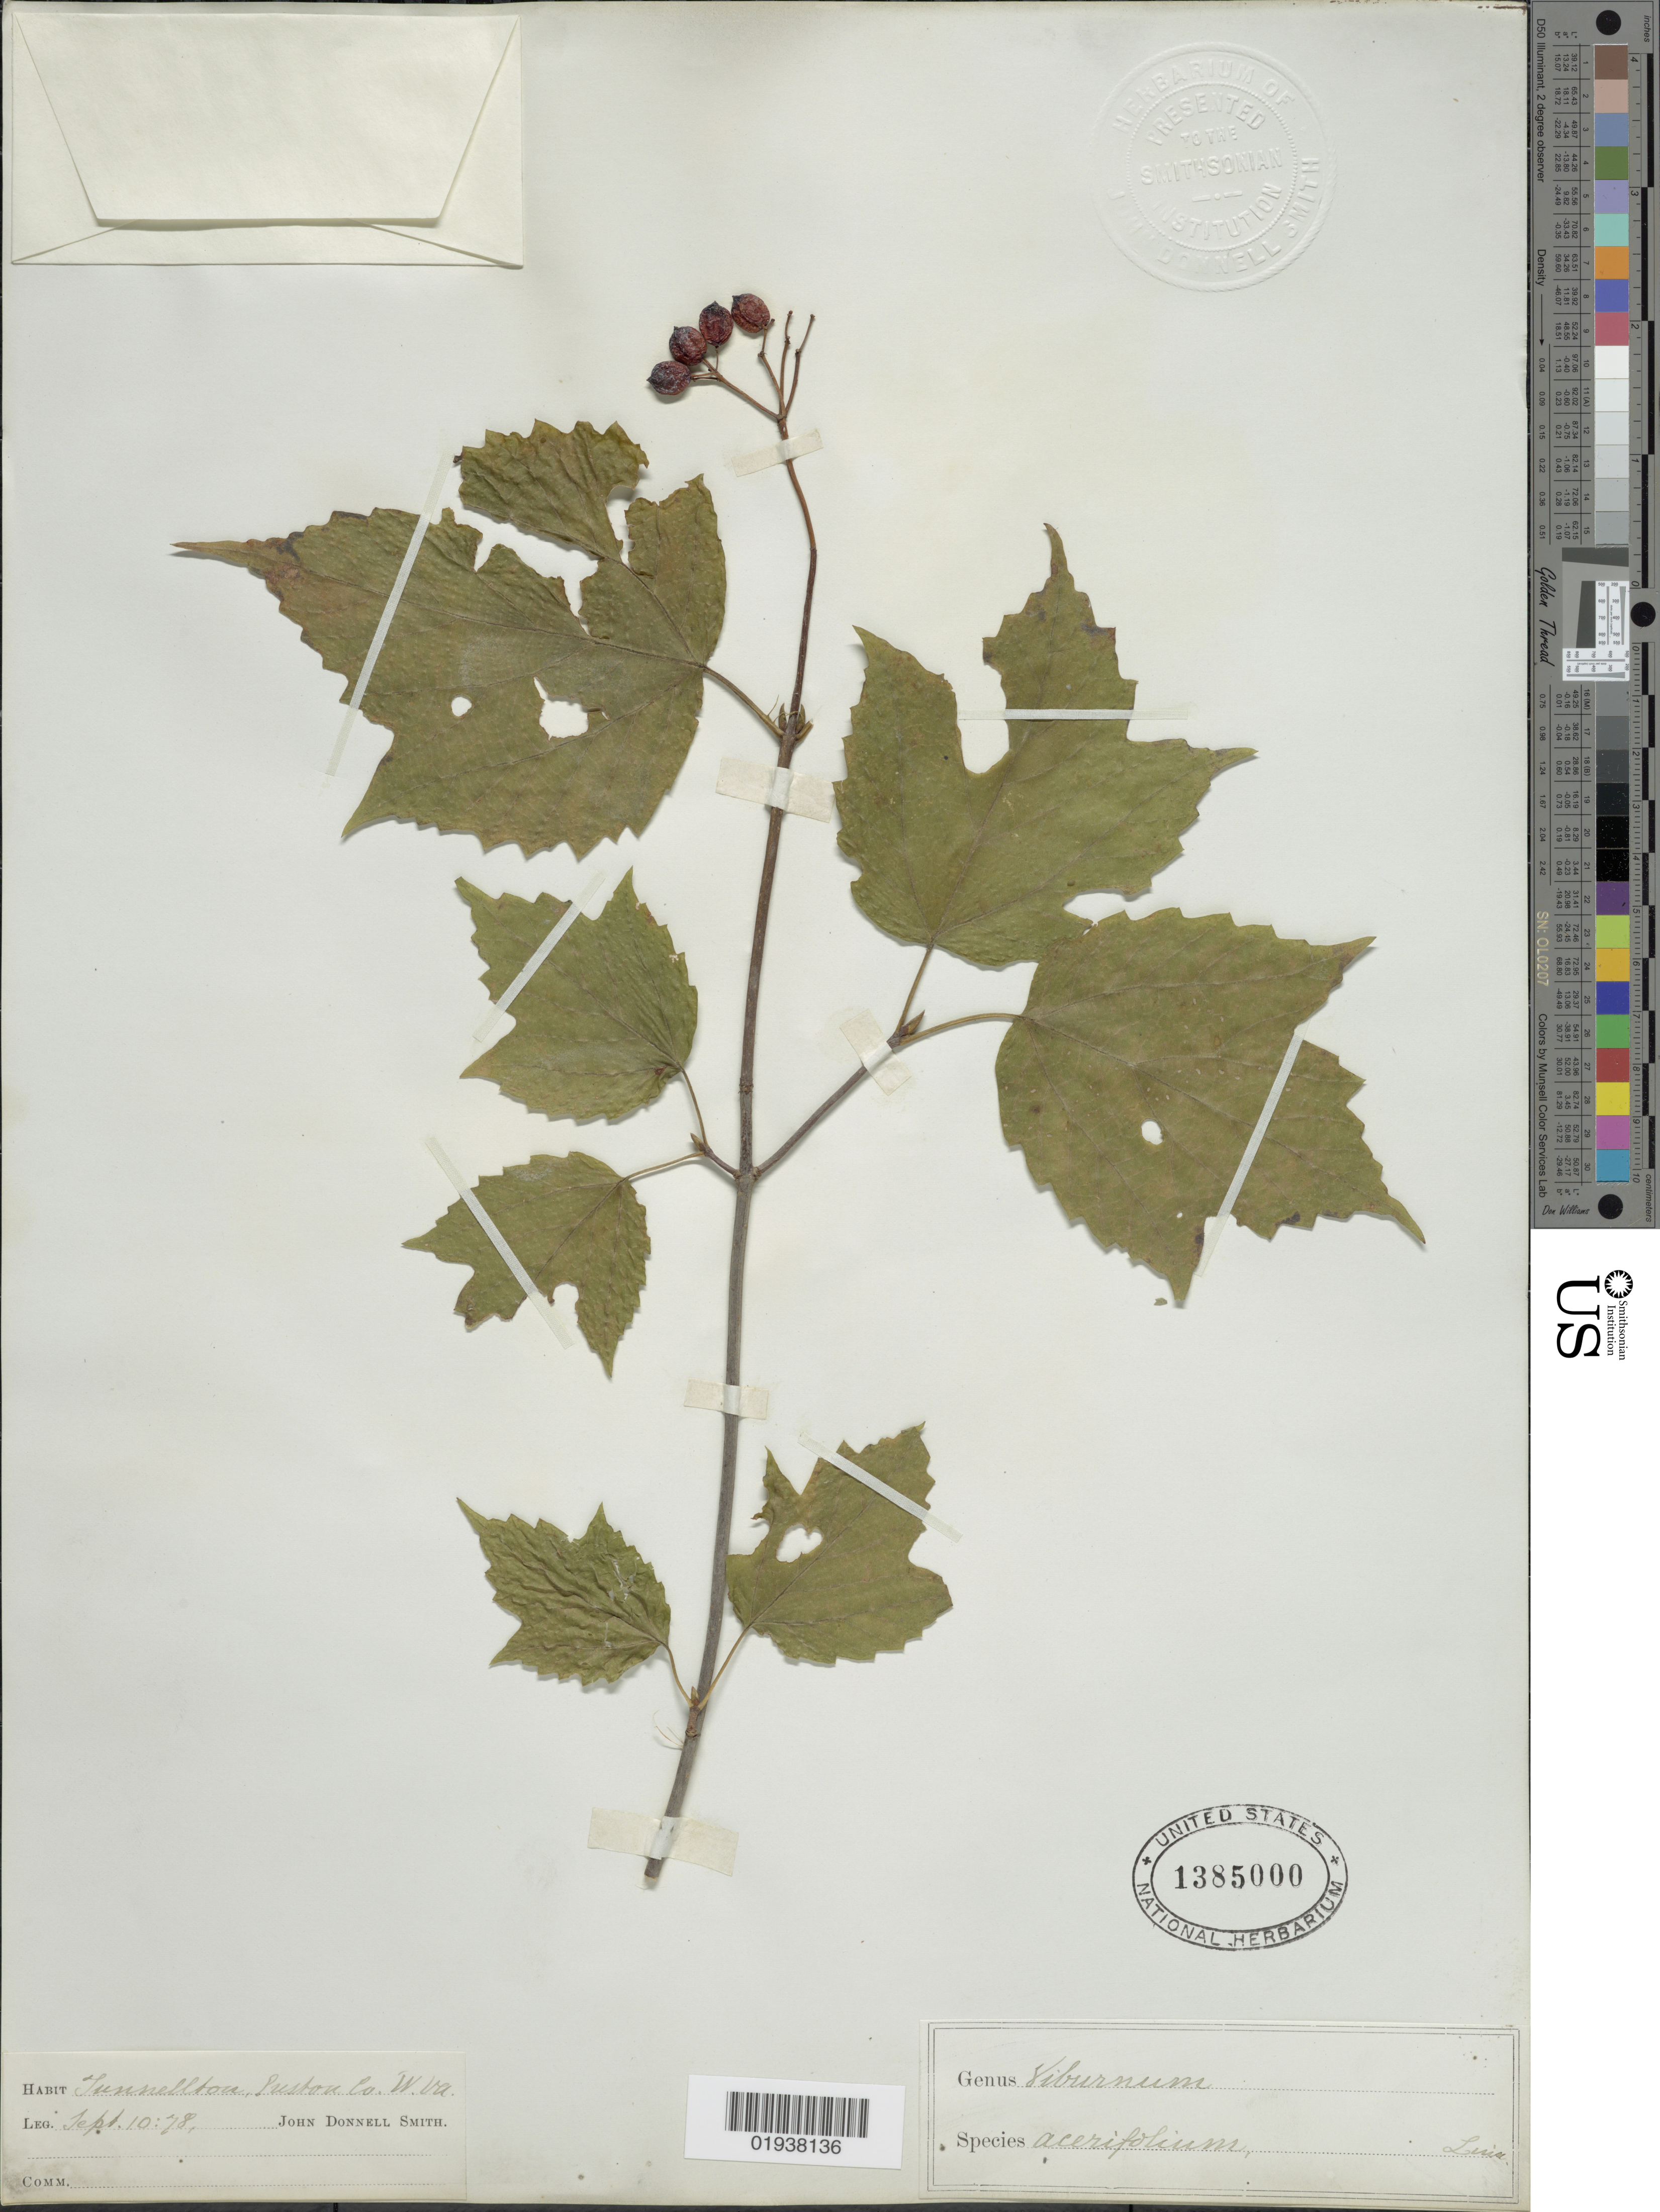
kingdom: Plantae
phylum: Tracheophyta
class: Magnoliopsida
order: Dipsacales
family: Viburnaceae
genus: Viburnum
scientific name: Viburnum acerifolium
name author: L.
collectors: J. Donnell Smith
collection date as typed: Transcribed d/m/y: 10/9/78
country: United States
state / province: West Virginia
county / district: Preston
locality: Tunnelton. Preston Co.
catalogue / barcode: US 1385000